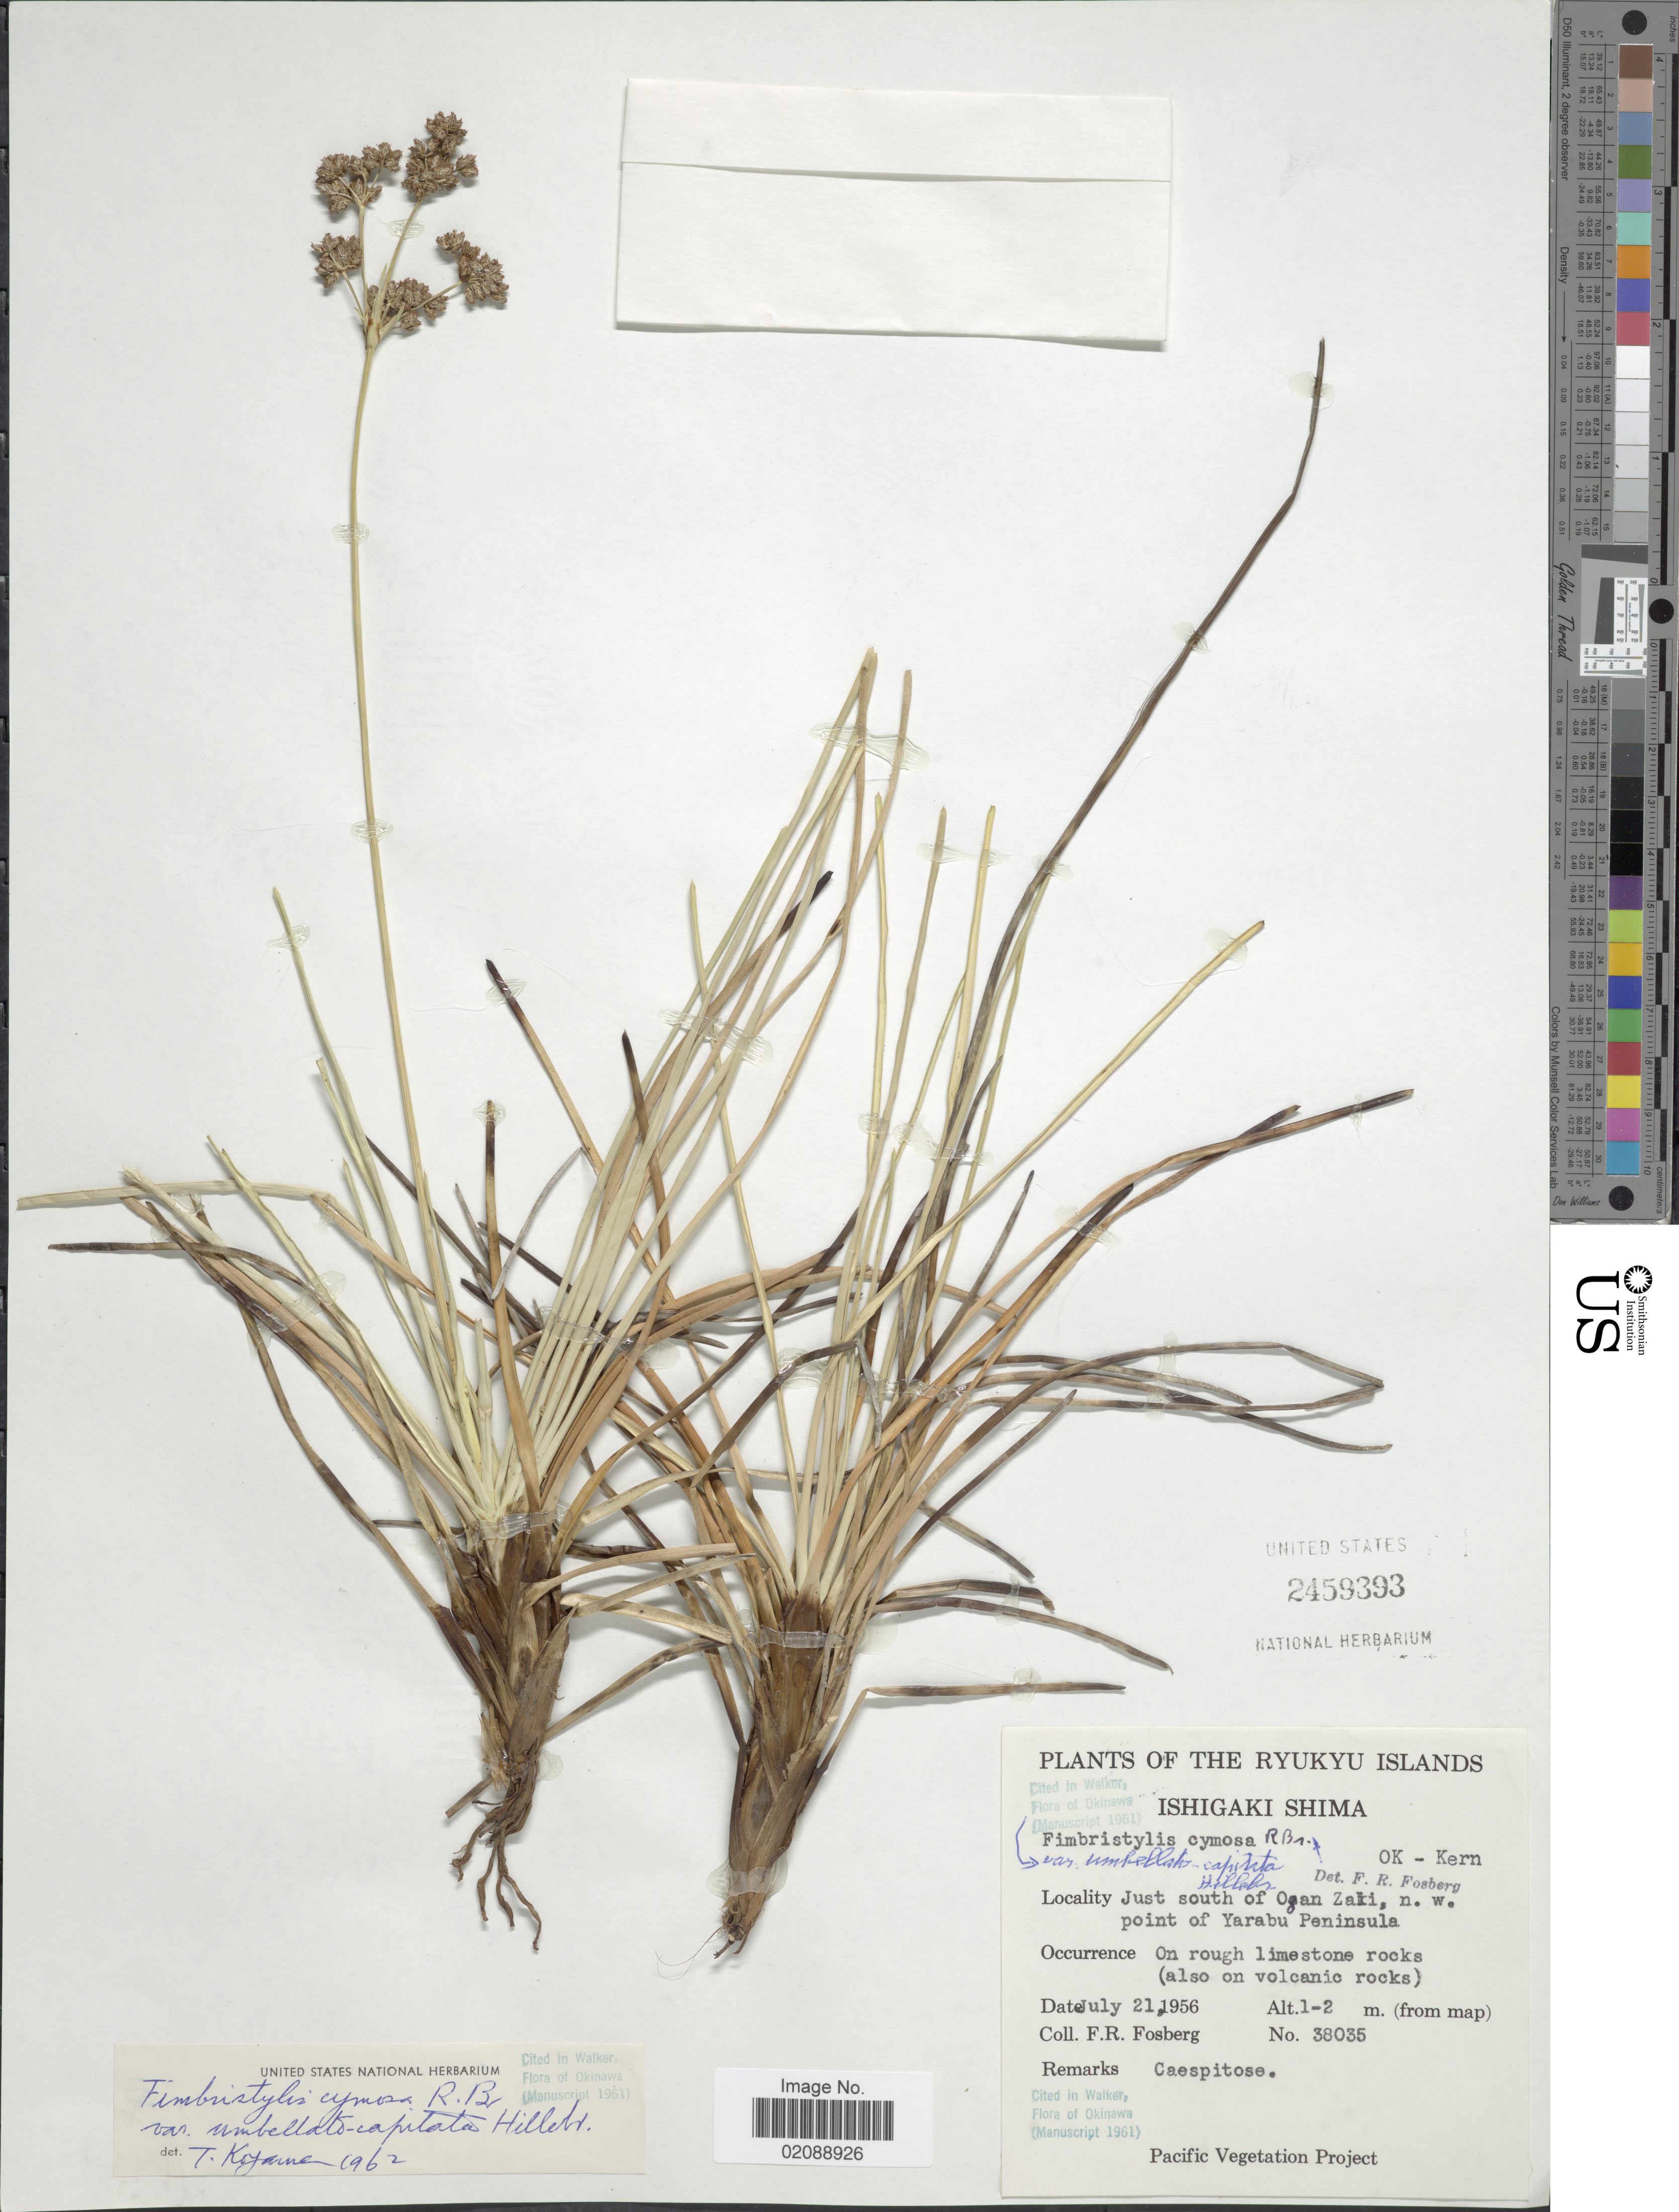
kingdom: Plantae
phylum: Tracheophyta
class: Liliopsida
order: Poales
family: Cyperaceae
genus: Fimbristylis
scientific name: Fimbristylis cymosa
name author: R. Br.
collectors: F. R. Fosberg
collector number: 38035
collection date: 1956-07-21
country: Japan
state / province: Okinawa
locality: The Ryukyu Islands, Ishigaki Shima, just south of Ozan Zaki, n.w. point of Yarabu Peninsula.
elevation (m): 1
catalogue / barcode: US 2459393